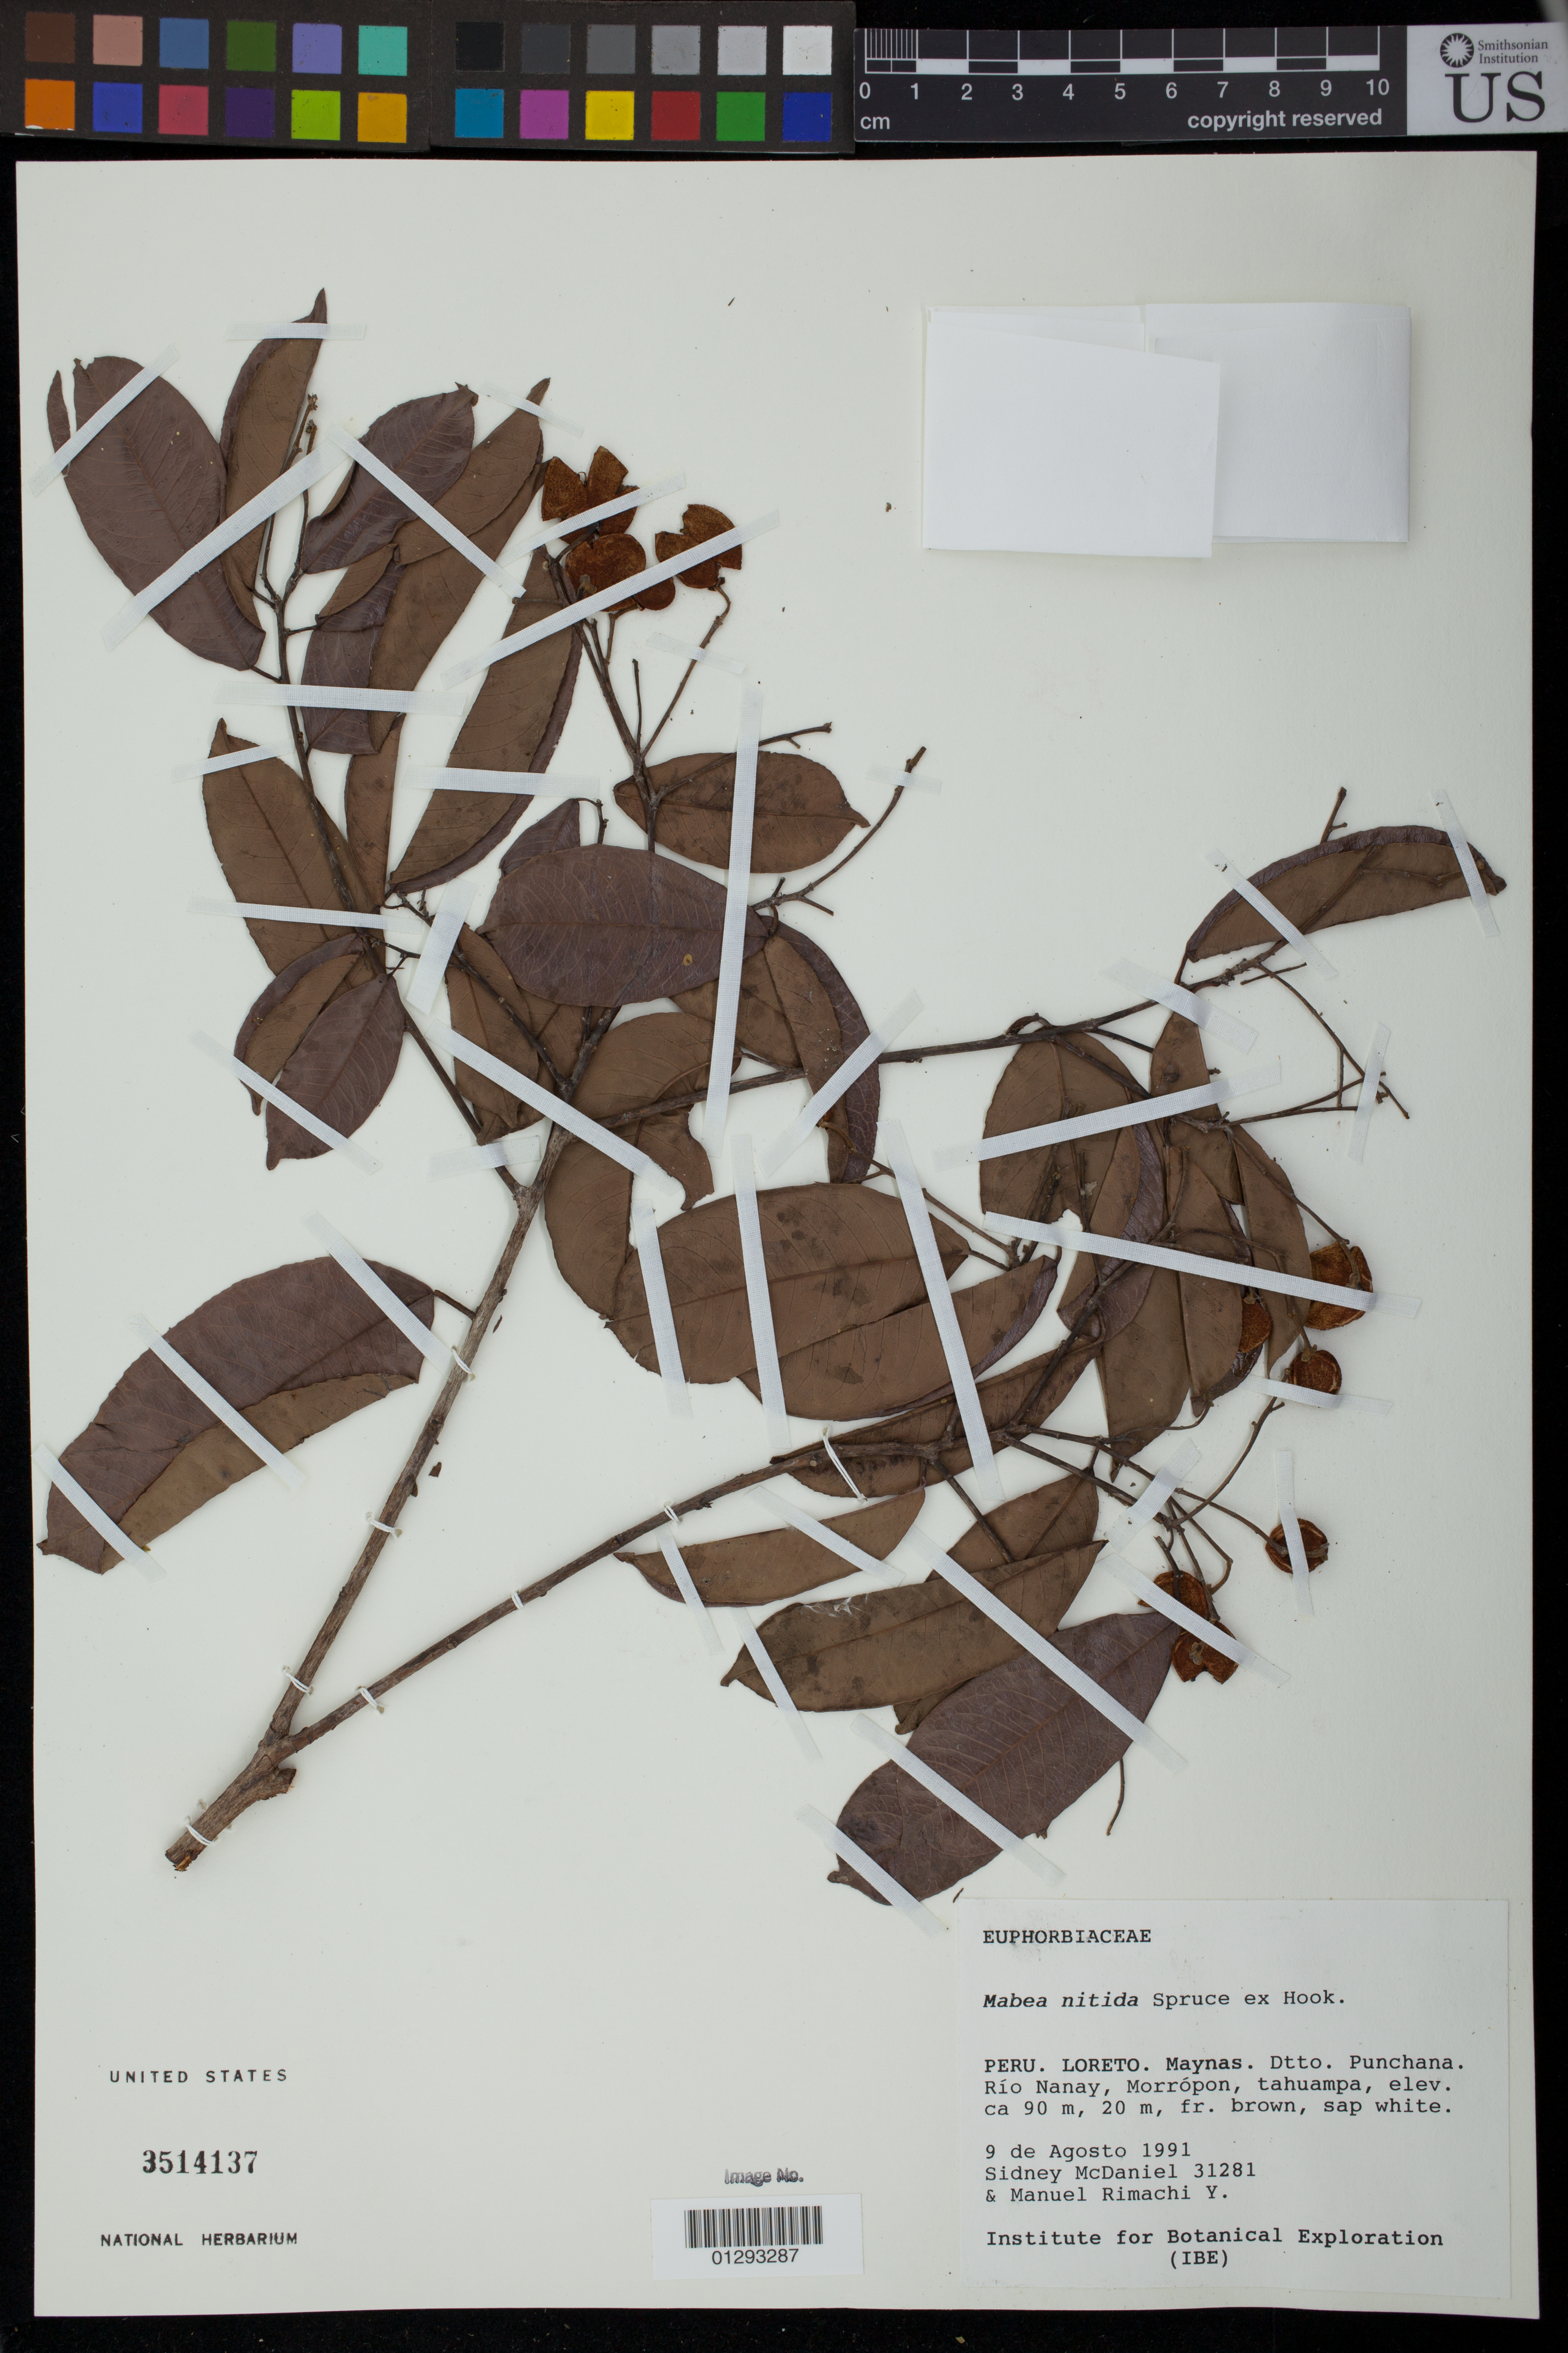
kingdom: Plantae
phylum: Tracheophyta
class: Magnoliopsida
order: Malpighiales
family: Euphorbiaceae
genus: Mabea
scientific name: Mabea nitida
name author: Spruce ex Benth.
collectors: S. McDaniel & M. Rimachi Y.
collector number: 31281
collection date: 1991-08-09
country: Peru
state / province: Loreto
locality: Maynas. Dtto. Punchana. Rio Nanay, Morropon, tahuampa.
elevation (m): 90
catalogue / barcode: US 3514137